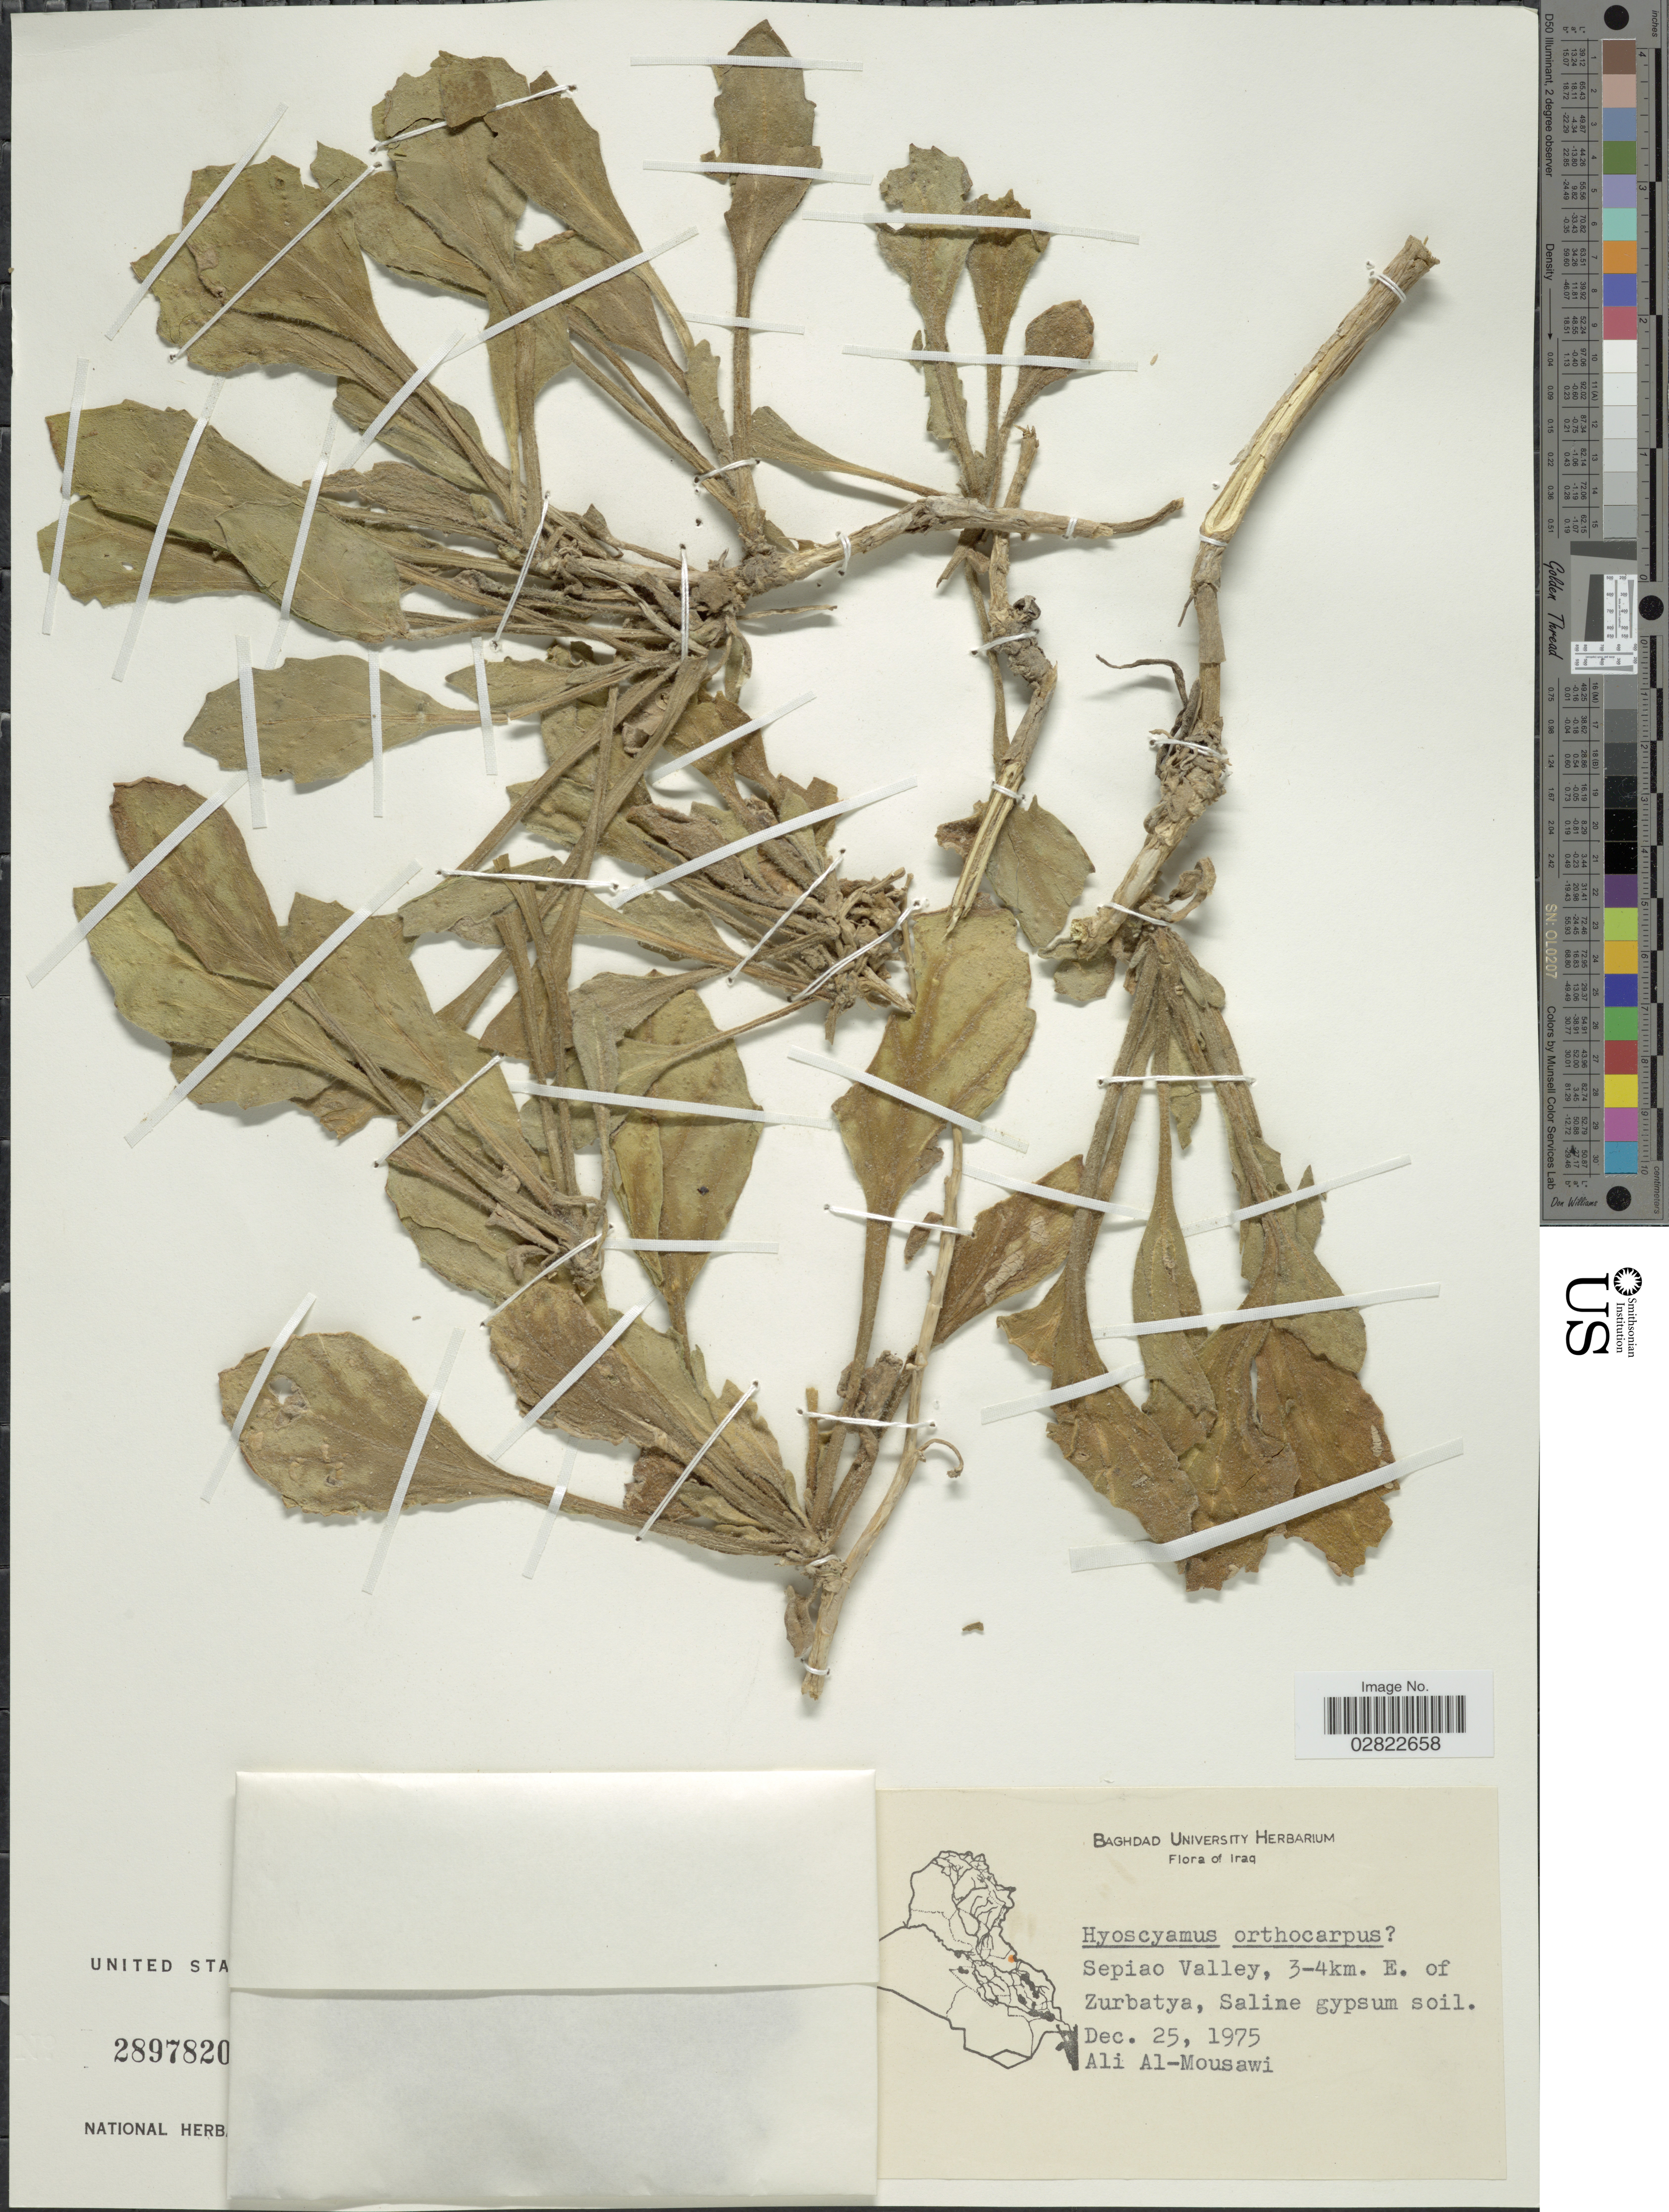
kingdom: Plantae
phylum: Tracheophyta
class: Magnoliopsida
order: Solanales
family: Solanaceae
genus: Hyoscyamus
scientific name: Hyoscyamus orthocarpus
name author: Schönb.-Tem.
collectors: A. Mousawi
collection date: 1975-12-25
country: Iraq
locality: Sepiao Valley, 3-4km. E. of Zurbatya, Saline gypsum soil.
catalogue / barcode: US 2897820